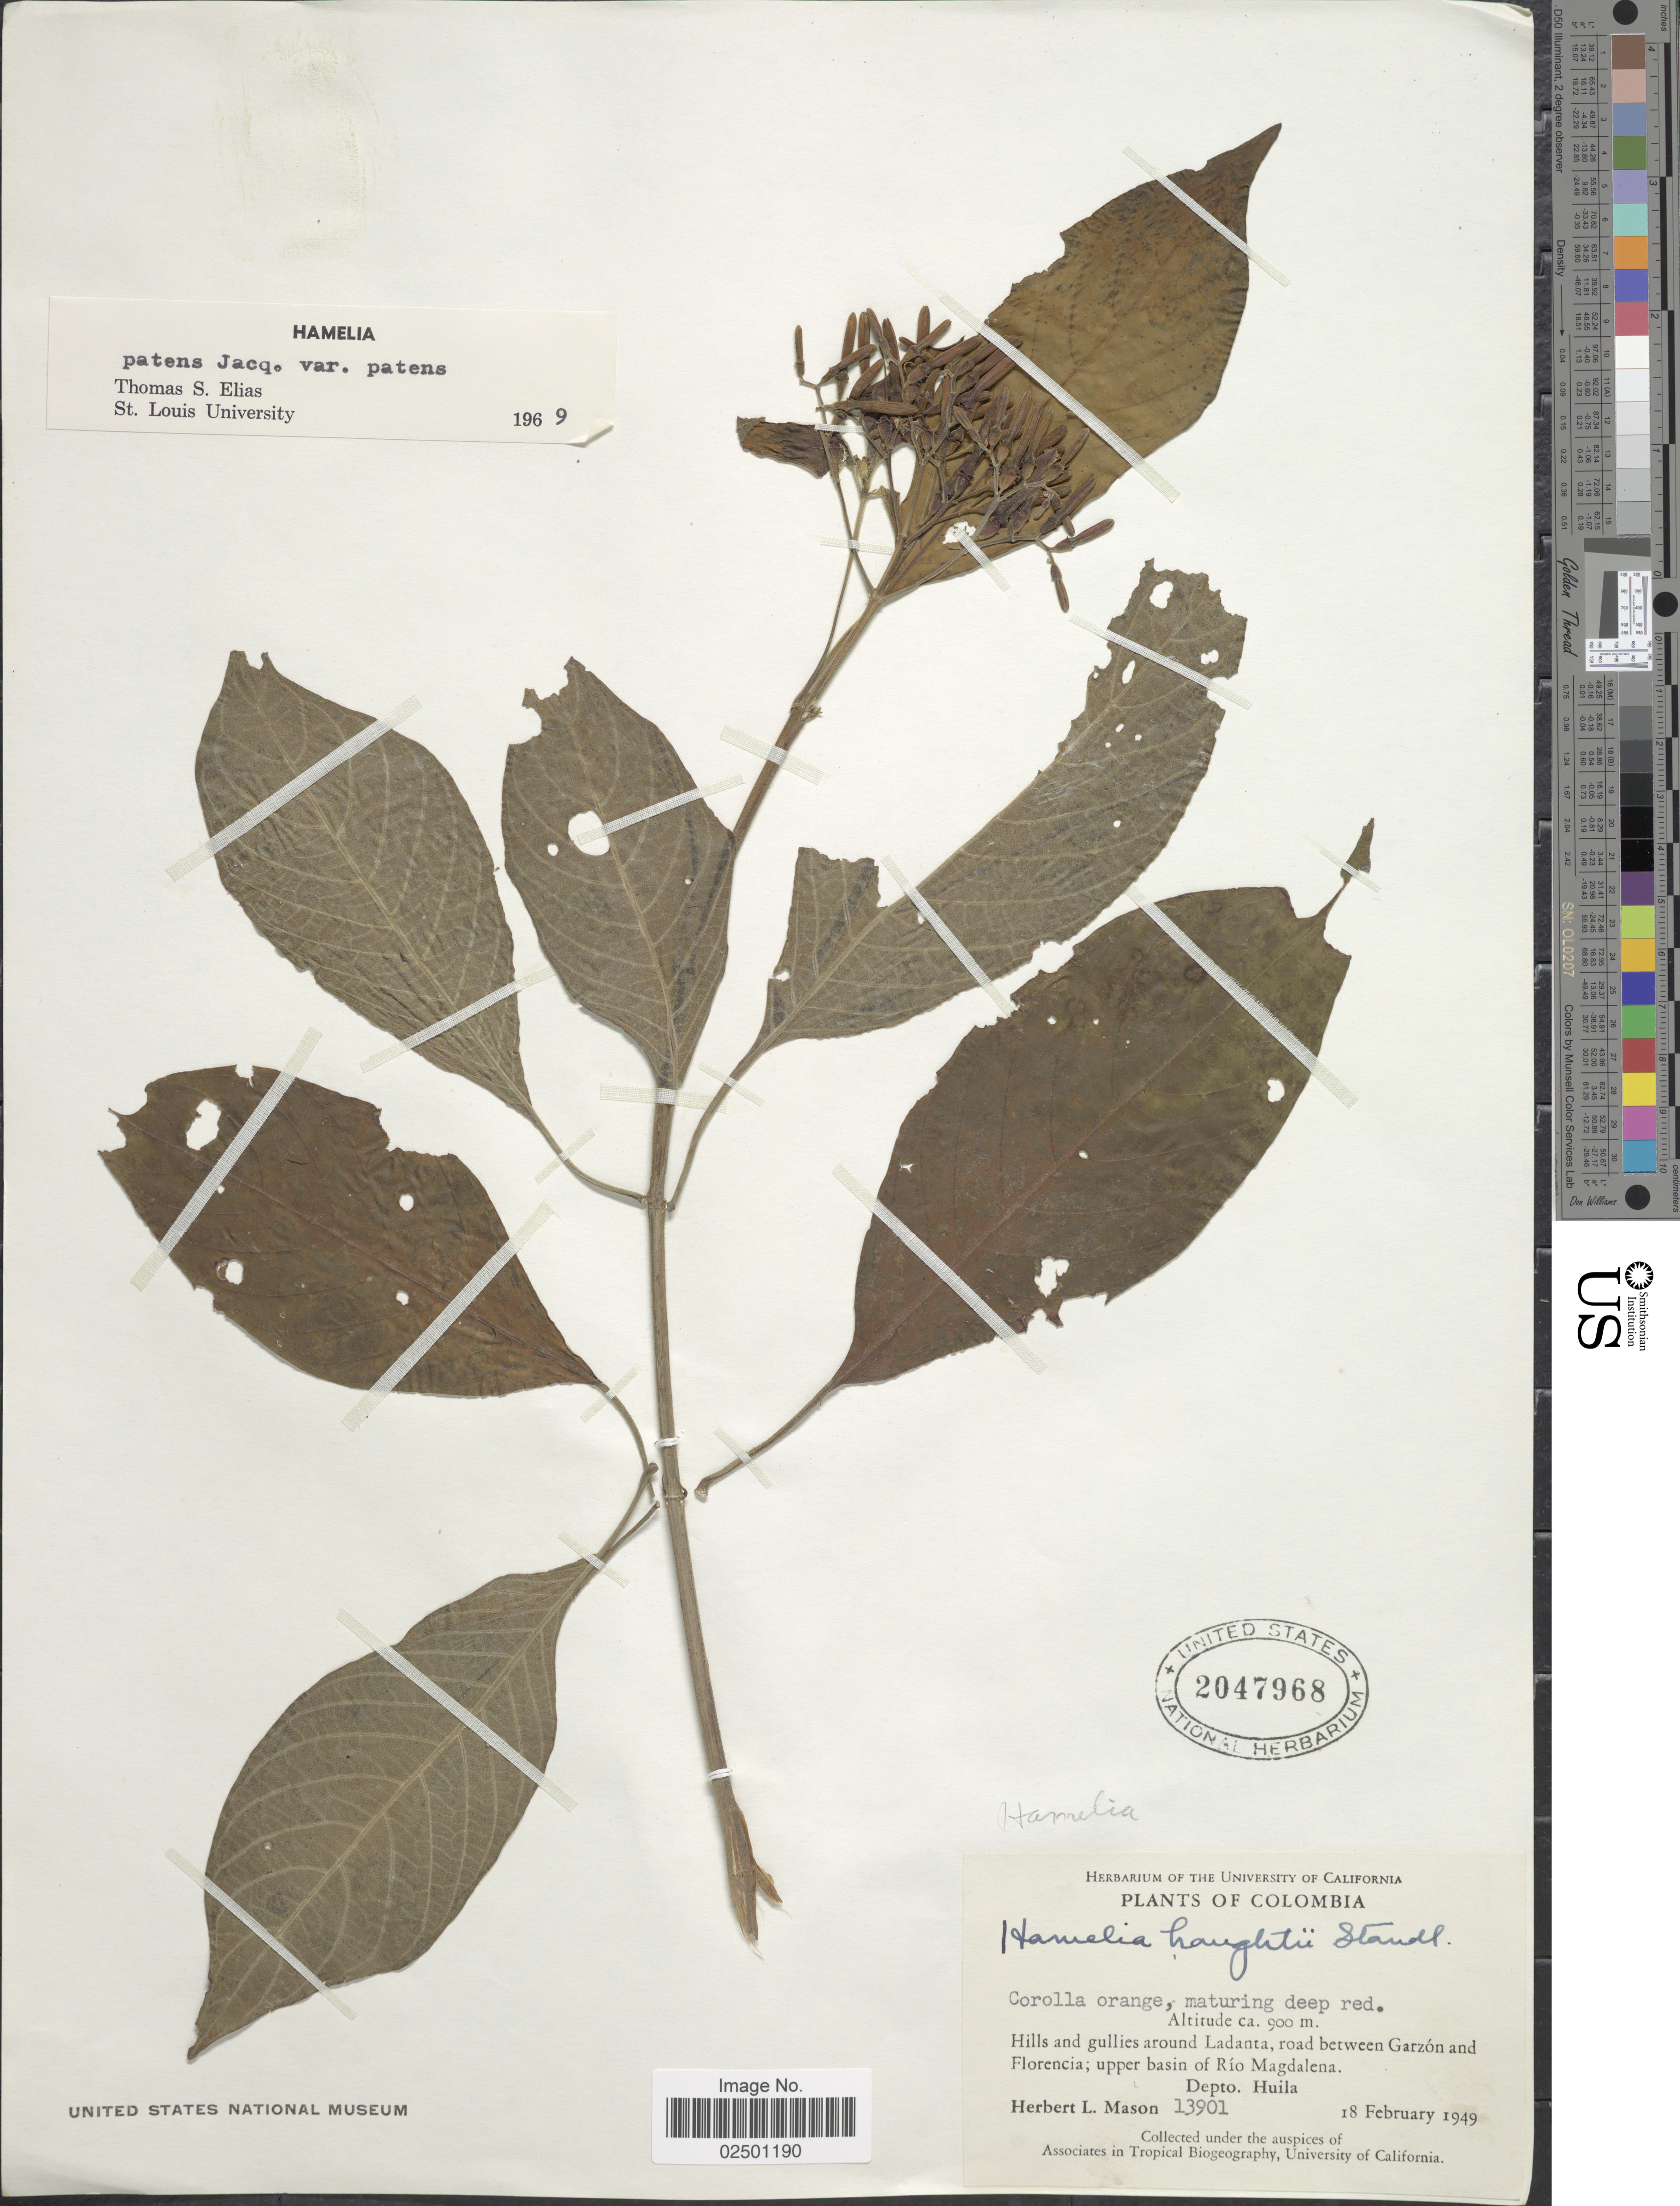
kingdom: Plantae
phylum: Tracheophyta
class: Magnoliopsida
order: Gentianales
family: Rubiaceae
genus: Hamelia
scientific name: Hamelia patens var. patens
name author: Jacq.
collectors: H. L. Mason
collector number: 13901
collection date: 1949-02-18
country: Colombia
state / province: Huila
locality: Hills and gullies around Ladanta, road between Garzon and Florencia; upper basin of Rio Magdalena. Depto. Huila.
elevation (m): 900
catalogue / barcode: US 2047968